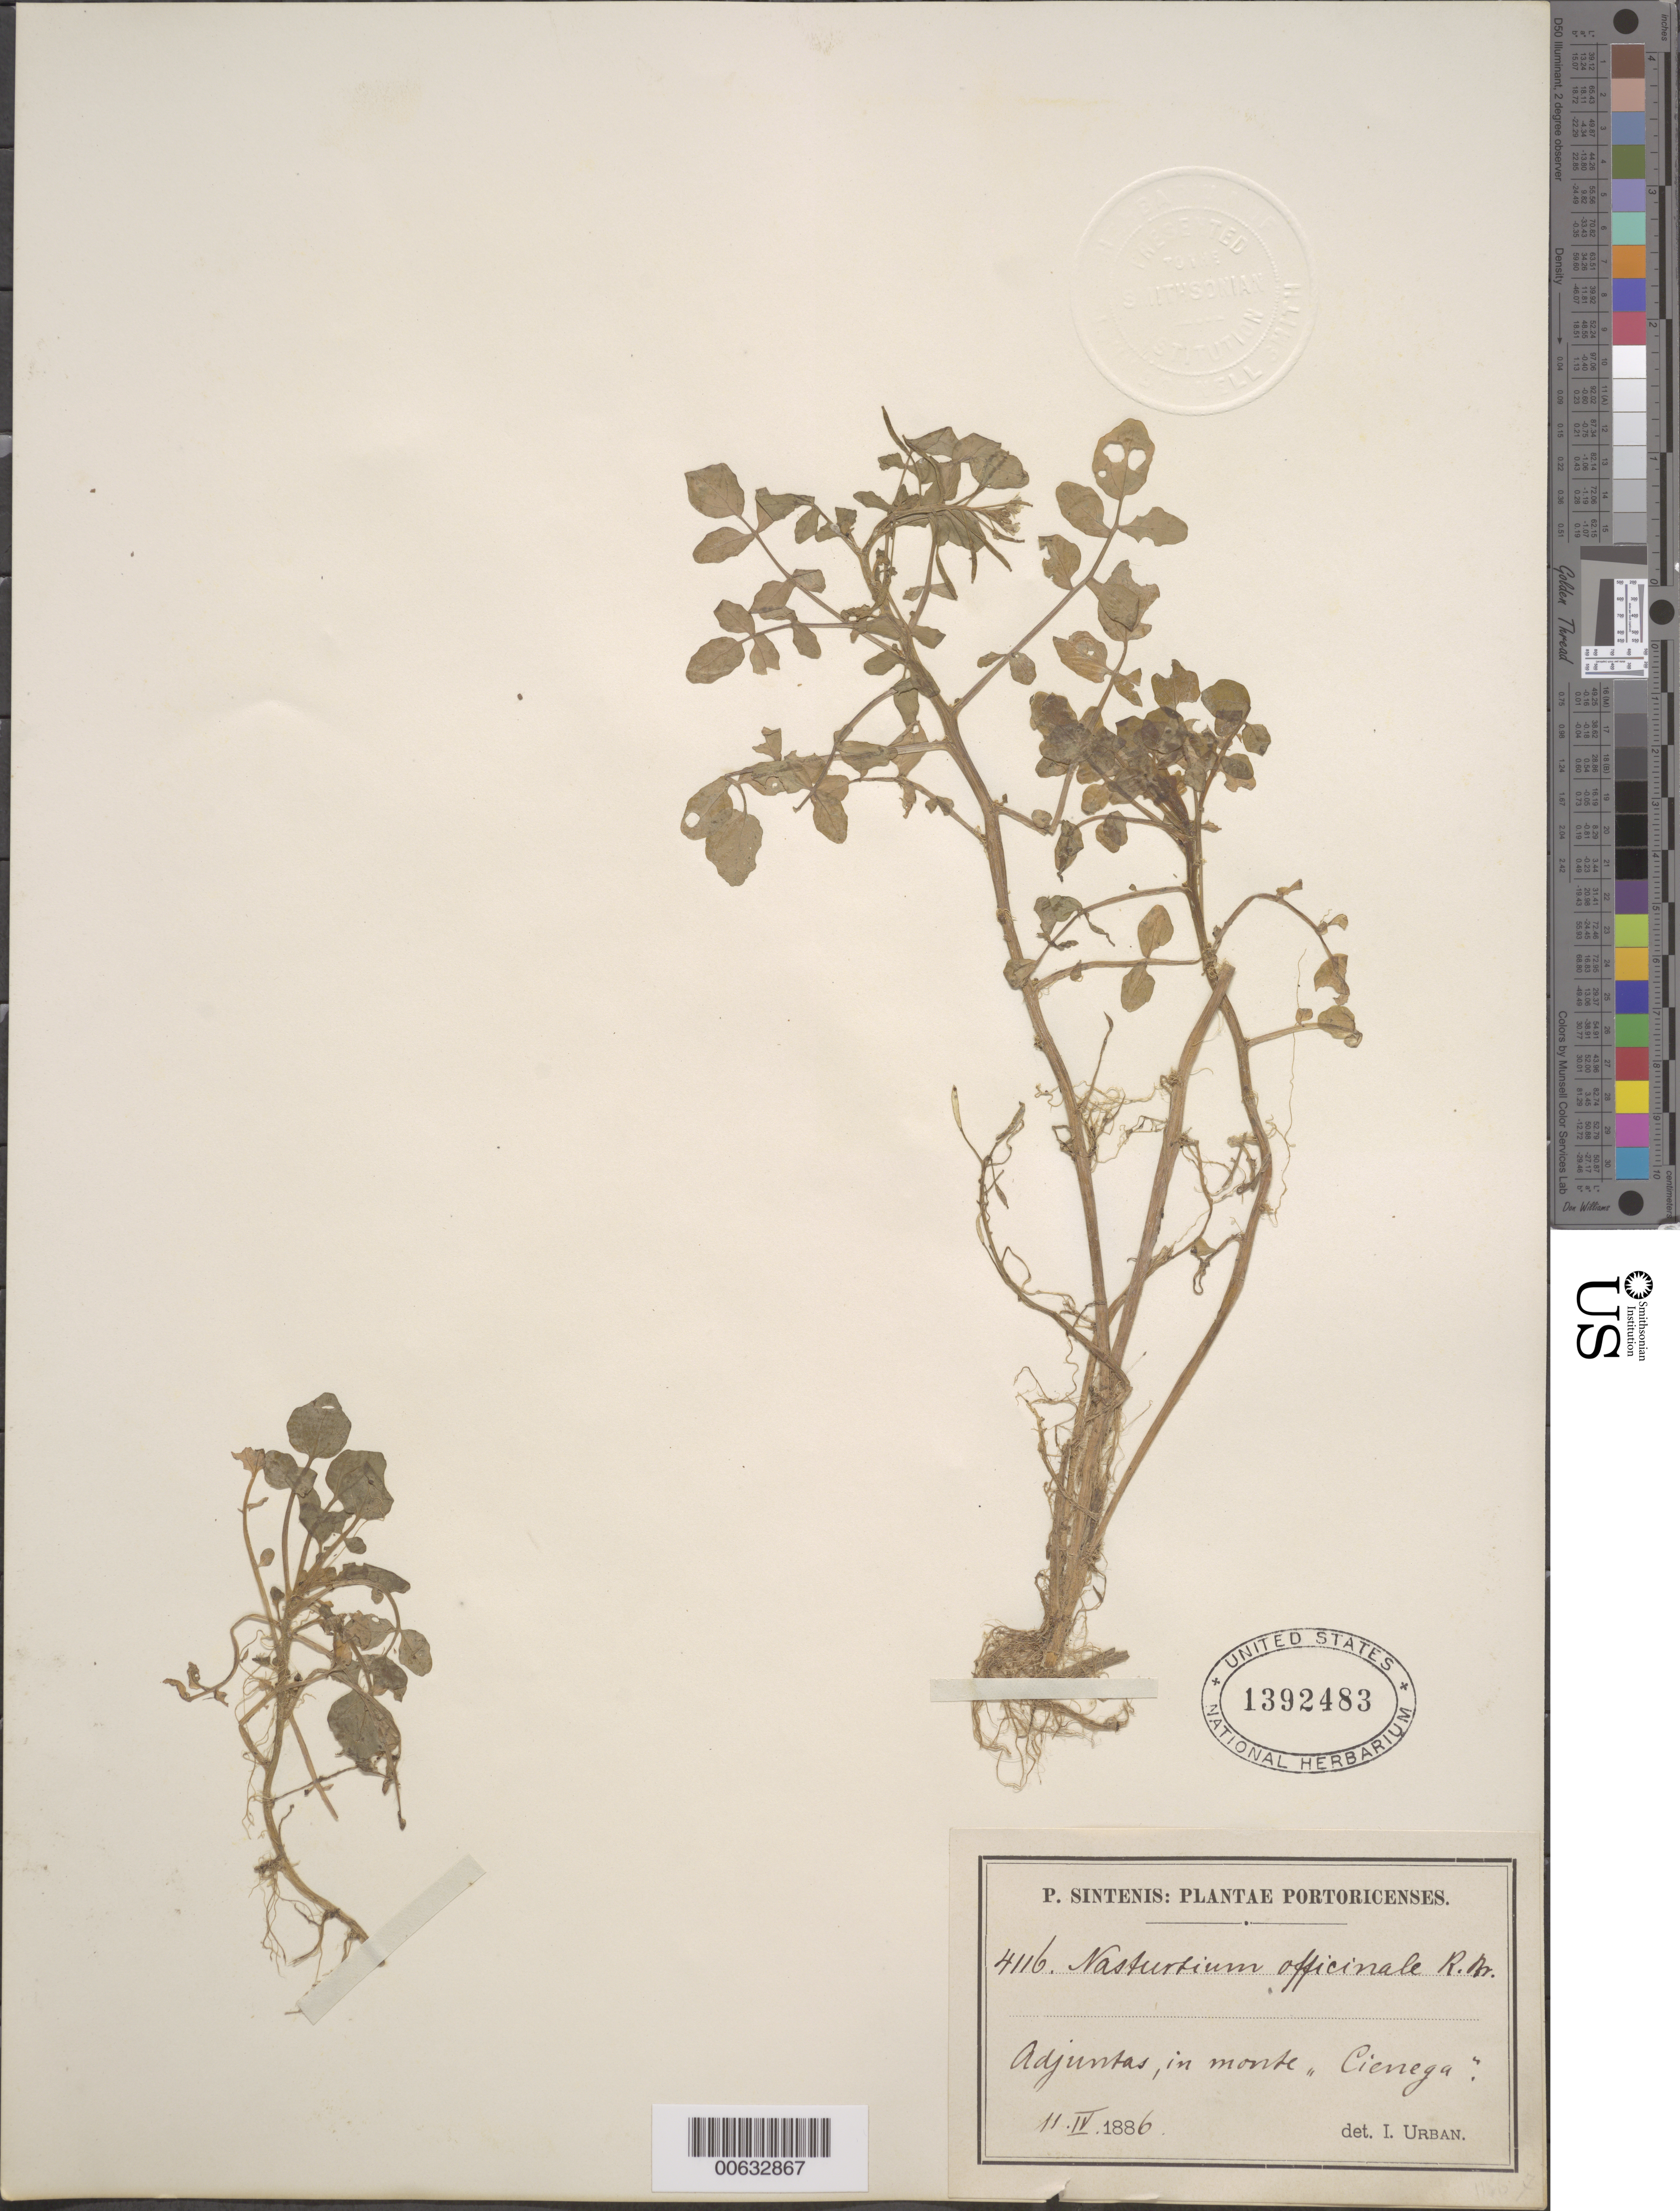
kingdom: Plantae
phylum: Tracheophyta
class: Magnoliopsida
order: Brassicales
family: Brassicaceae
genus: Nasturtium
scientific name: Nasturtium fontanum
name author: Asch.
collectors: P. Sintenis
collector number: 4116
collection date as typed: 11 Apr 1886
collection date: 1886-04-11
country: Puerto Rico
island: Greater Antilles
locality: Adjuntas, in monte Cienega.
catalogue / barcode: US 1392483